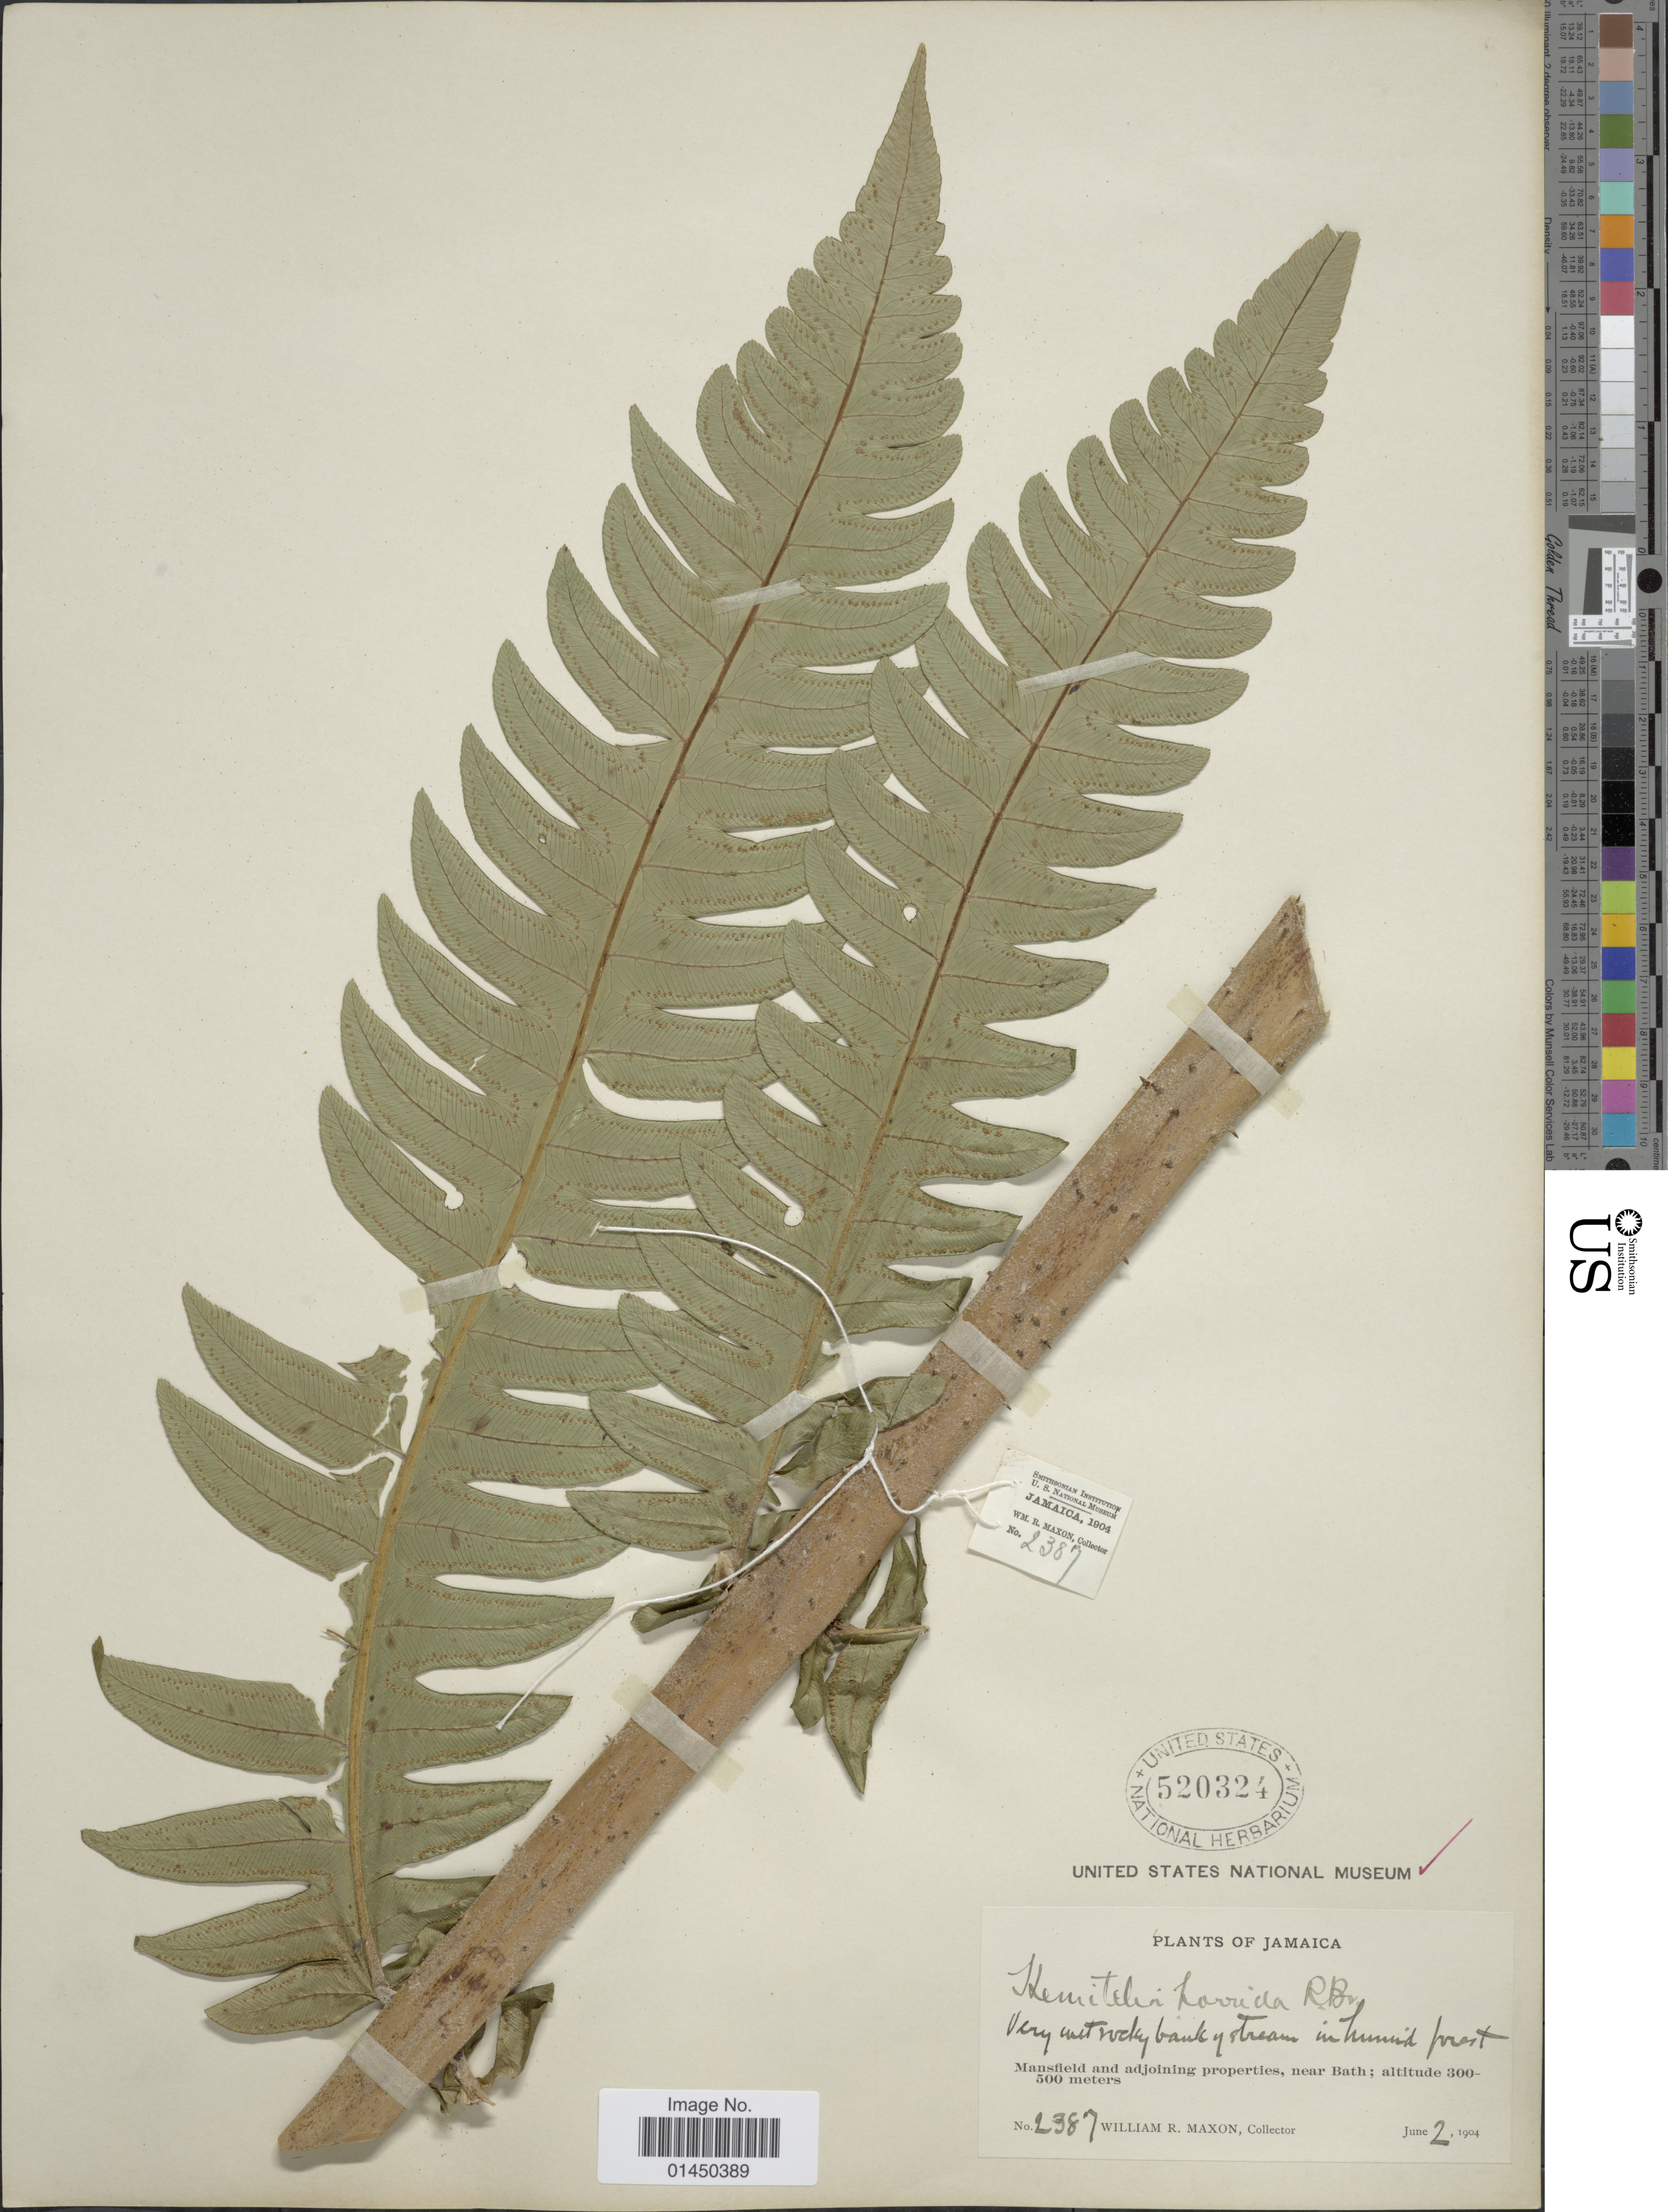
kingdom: Plantae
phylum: Tracheophyta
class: Polypodiopsida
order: Cyatheales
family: Cyatheaceae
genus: Cyathea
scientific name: Cyathea horrida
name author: (L.) Sm.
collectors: W. R. Maxon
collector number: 2387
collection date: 1904-06-02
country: Jamaica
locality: Bank of stream, Mansfield and adjoining properties, near Bath.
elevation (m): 300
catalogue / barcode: US 520324